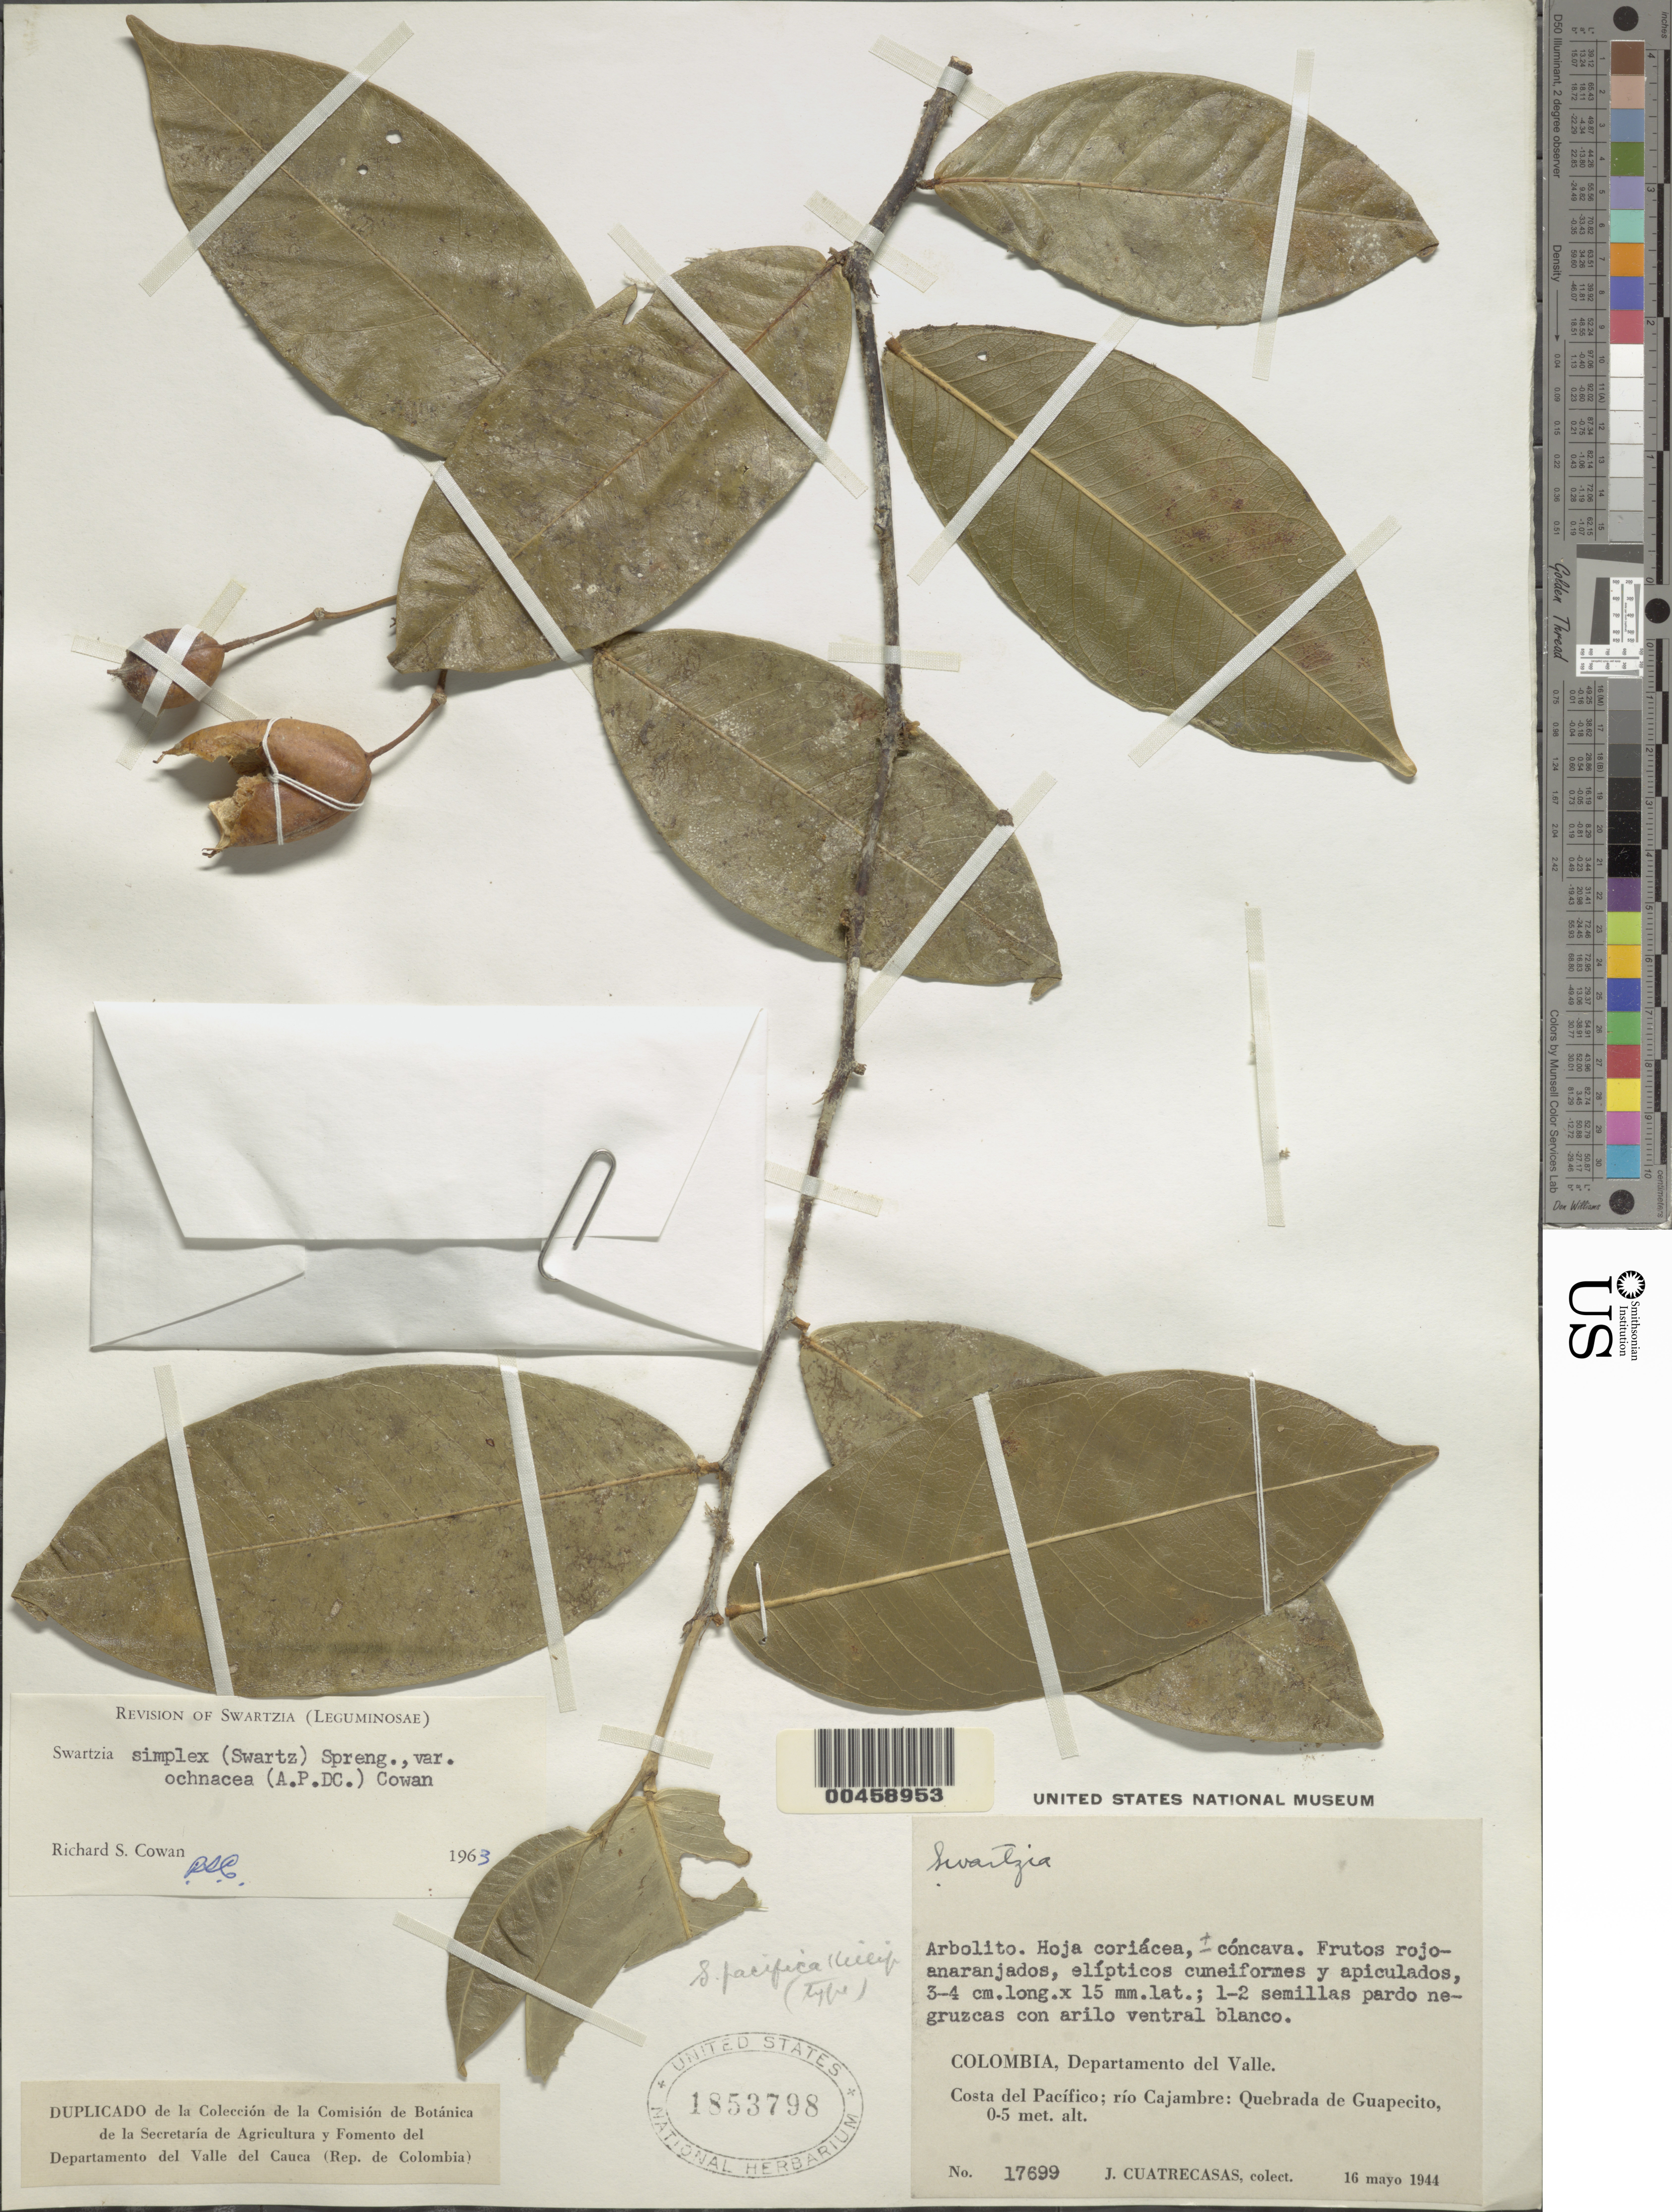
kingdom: Plantae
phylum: Tracheophyta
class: Magnoliopsida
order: Fabales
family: Fabaceae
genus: Swartzia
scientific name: Swartzia simplex var. ochnacea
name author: (DC.) R.S. Cowan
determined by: Cowan, R. S.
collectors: J. Cuatrecasas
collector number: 17699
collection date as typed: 16 May 1944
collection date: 1944-05-16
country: Colombia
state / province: Valle del Cauca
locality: Quebrada del guapecito; Rio Cajambre; Costa del Pacifico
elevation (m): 0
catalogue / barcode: US 1853798